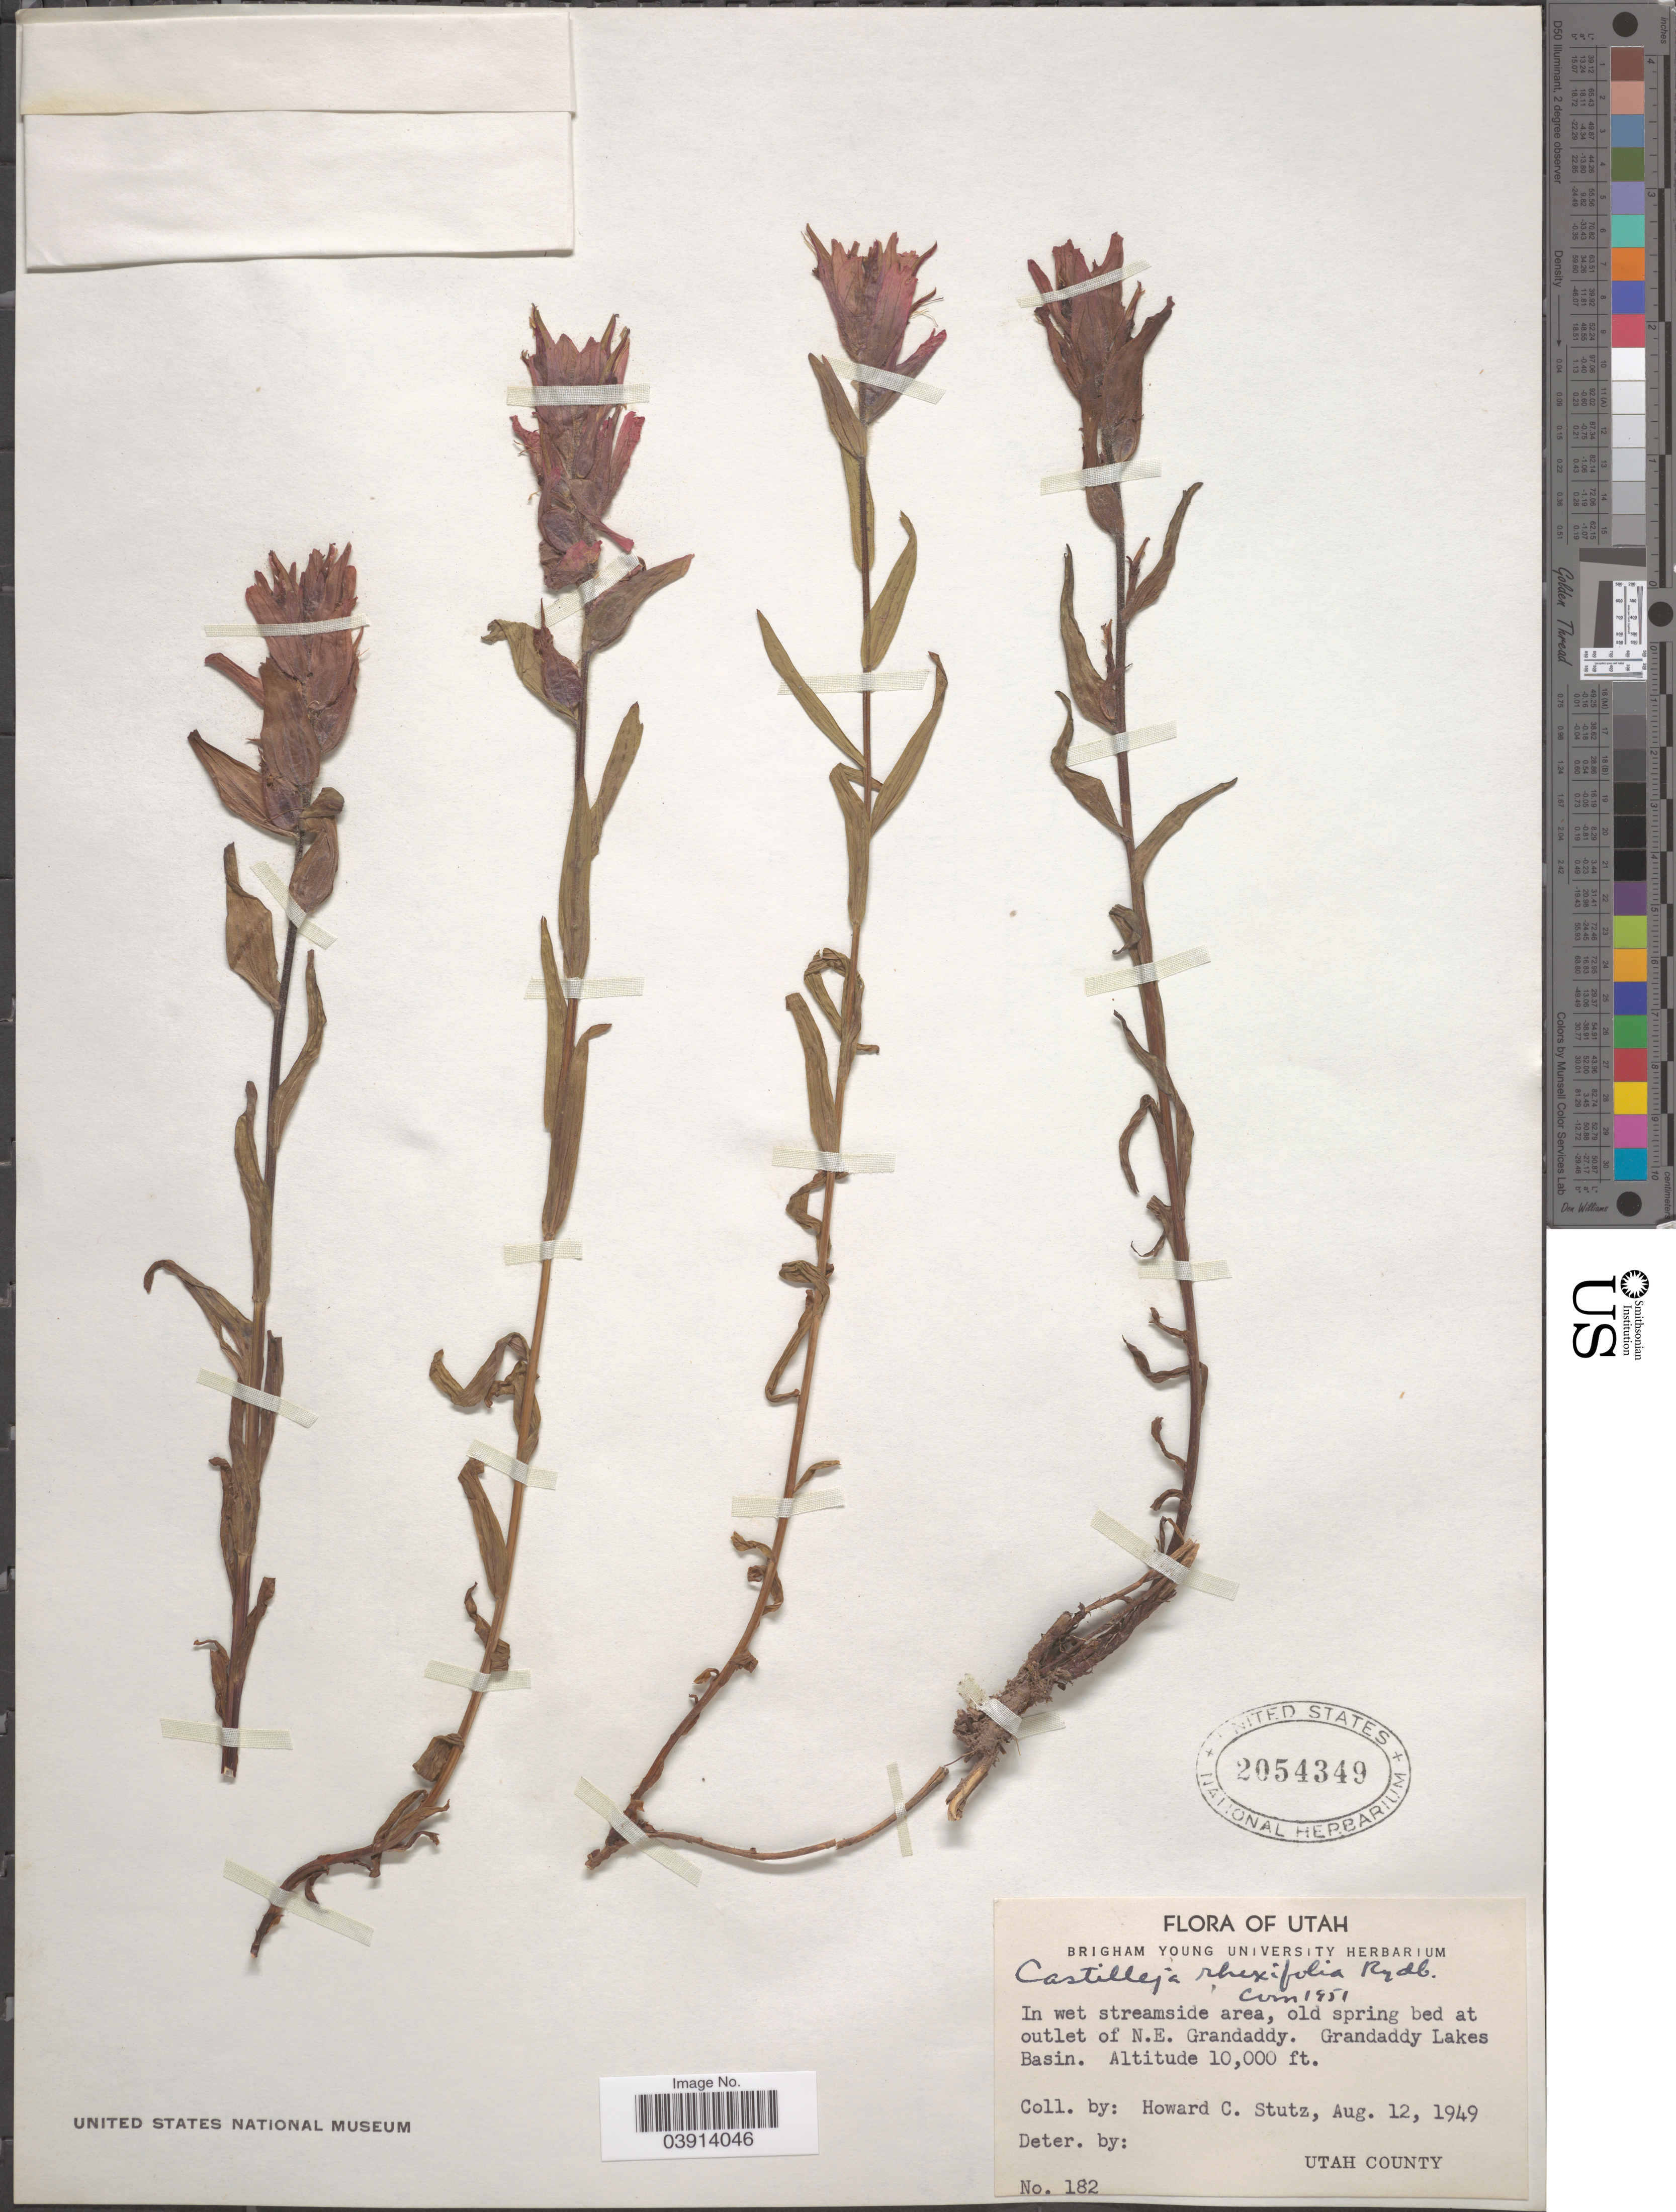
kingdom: Plantae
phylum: Tracheophyta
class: Magnoliopsida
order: Lamiales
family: Orobanchaceae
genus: Castilleja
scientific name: Castilleja rhexiifolia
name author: Rydb.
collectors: H. Stutz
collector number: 182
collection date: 1949-08-12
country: United States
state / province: Utah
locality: In wet streamside area, old spring bed at outlet of N.E. Grandaddy. Grandaddy Lakes Basin. Utah County.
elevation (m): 3048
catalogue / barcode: US 2054349